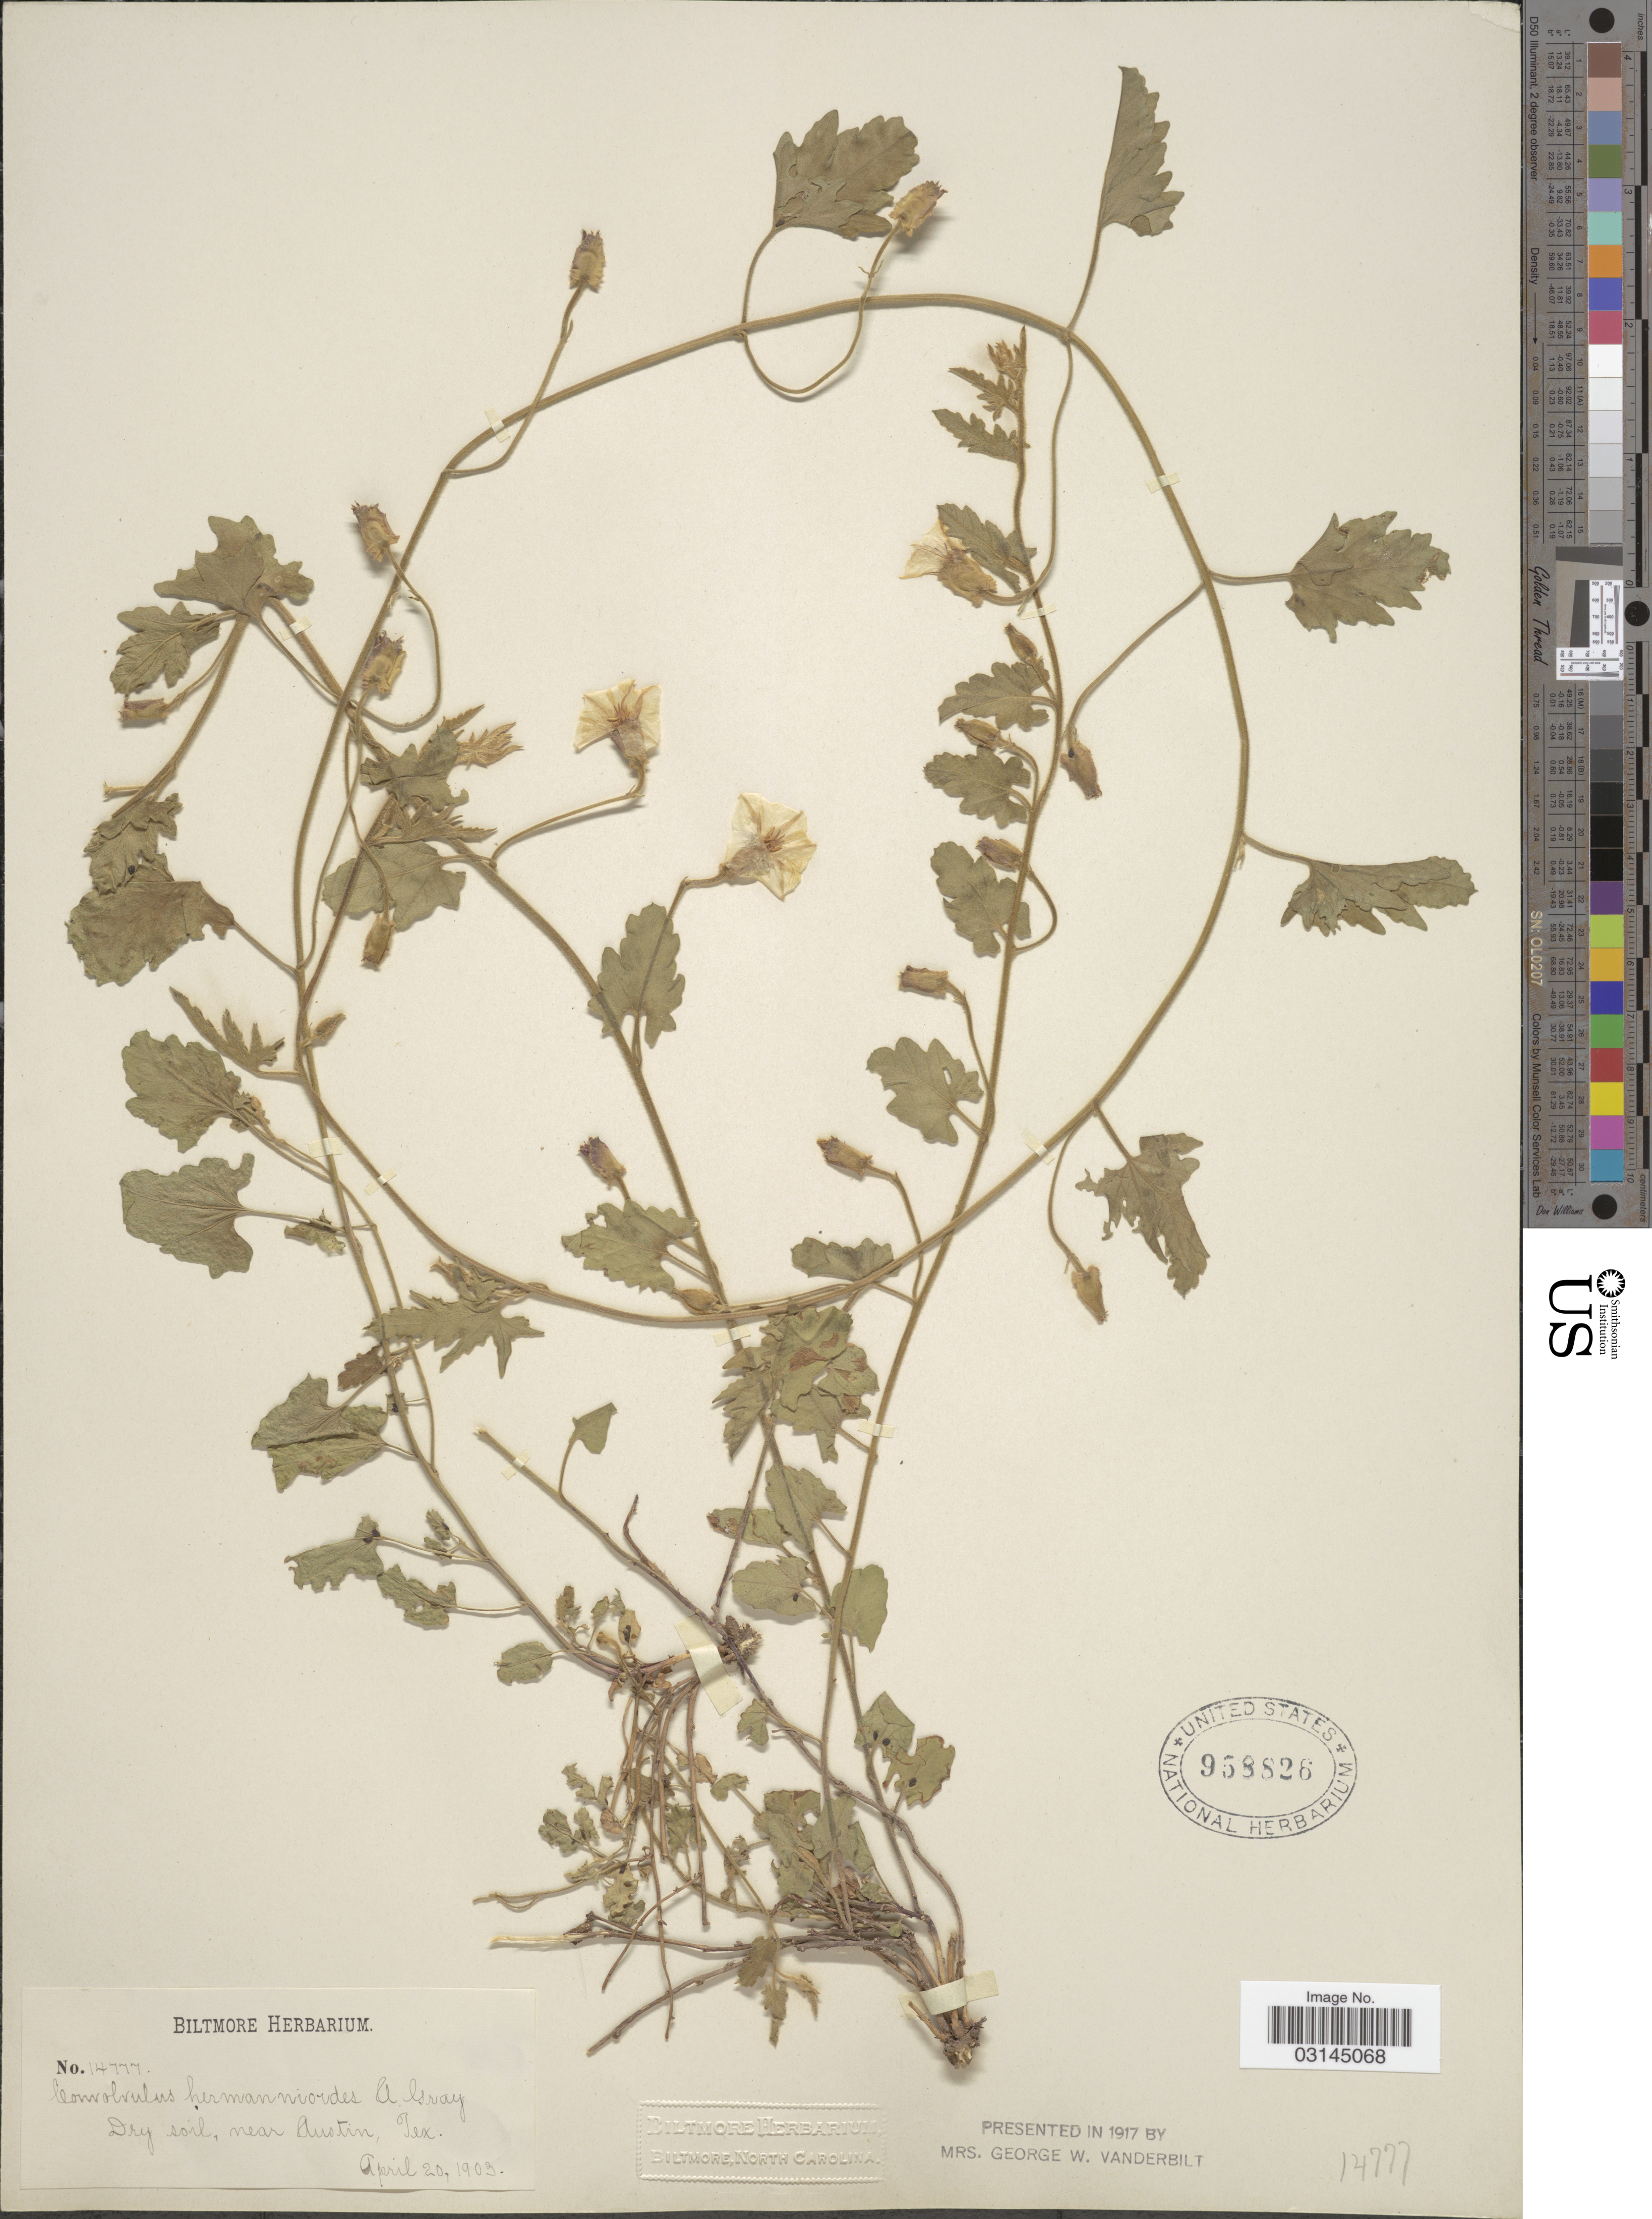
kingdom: Plantae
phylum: Tracheophyta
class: Magnoliopsida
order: Solanales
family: Convolvulaceae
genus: Convolvulus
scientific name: Convolvulus hermannioides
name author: A. Gray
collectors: ex herb. Biltmore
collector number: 14777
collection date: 1903-04-20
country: United States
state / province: Texas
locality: Near Austin, Tex.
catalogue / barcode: US 958826